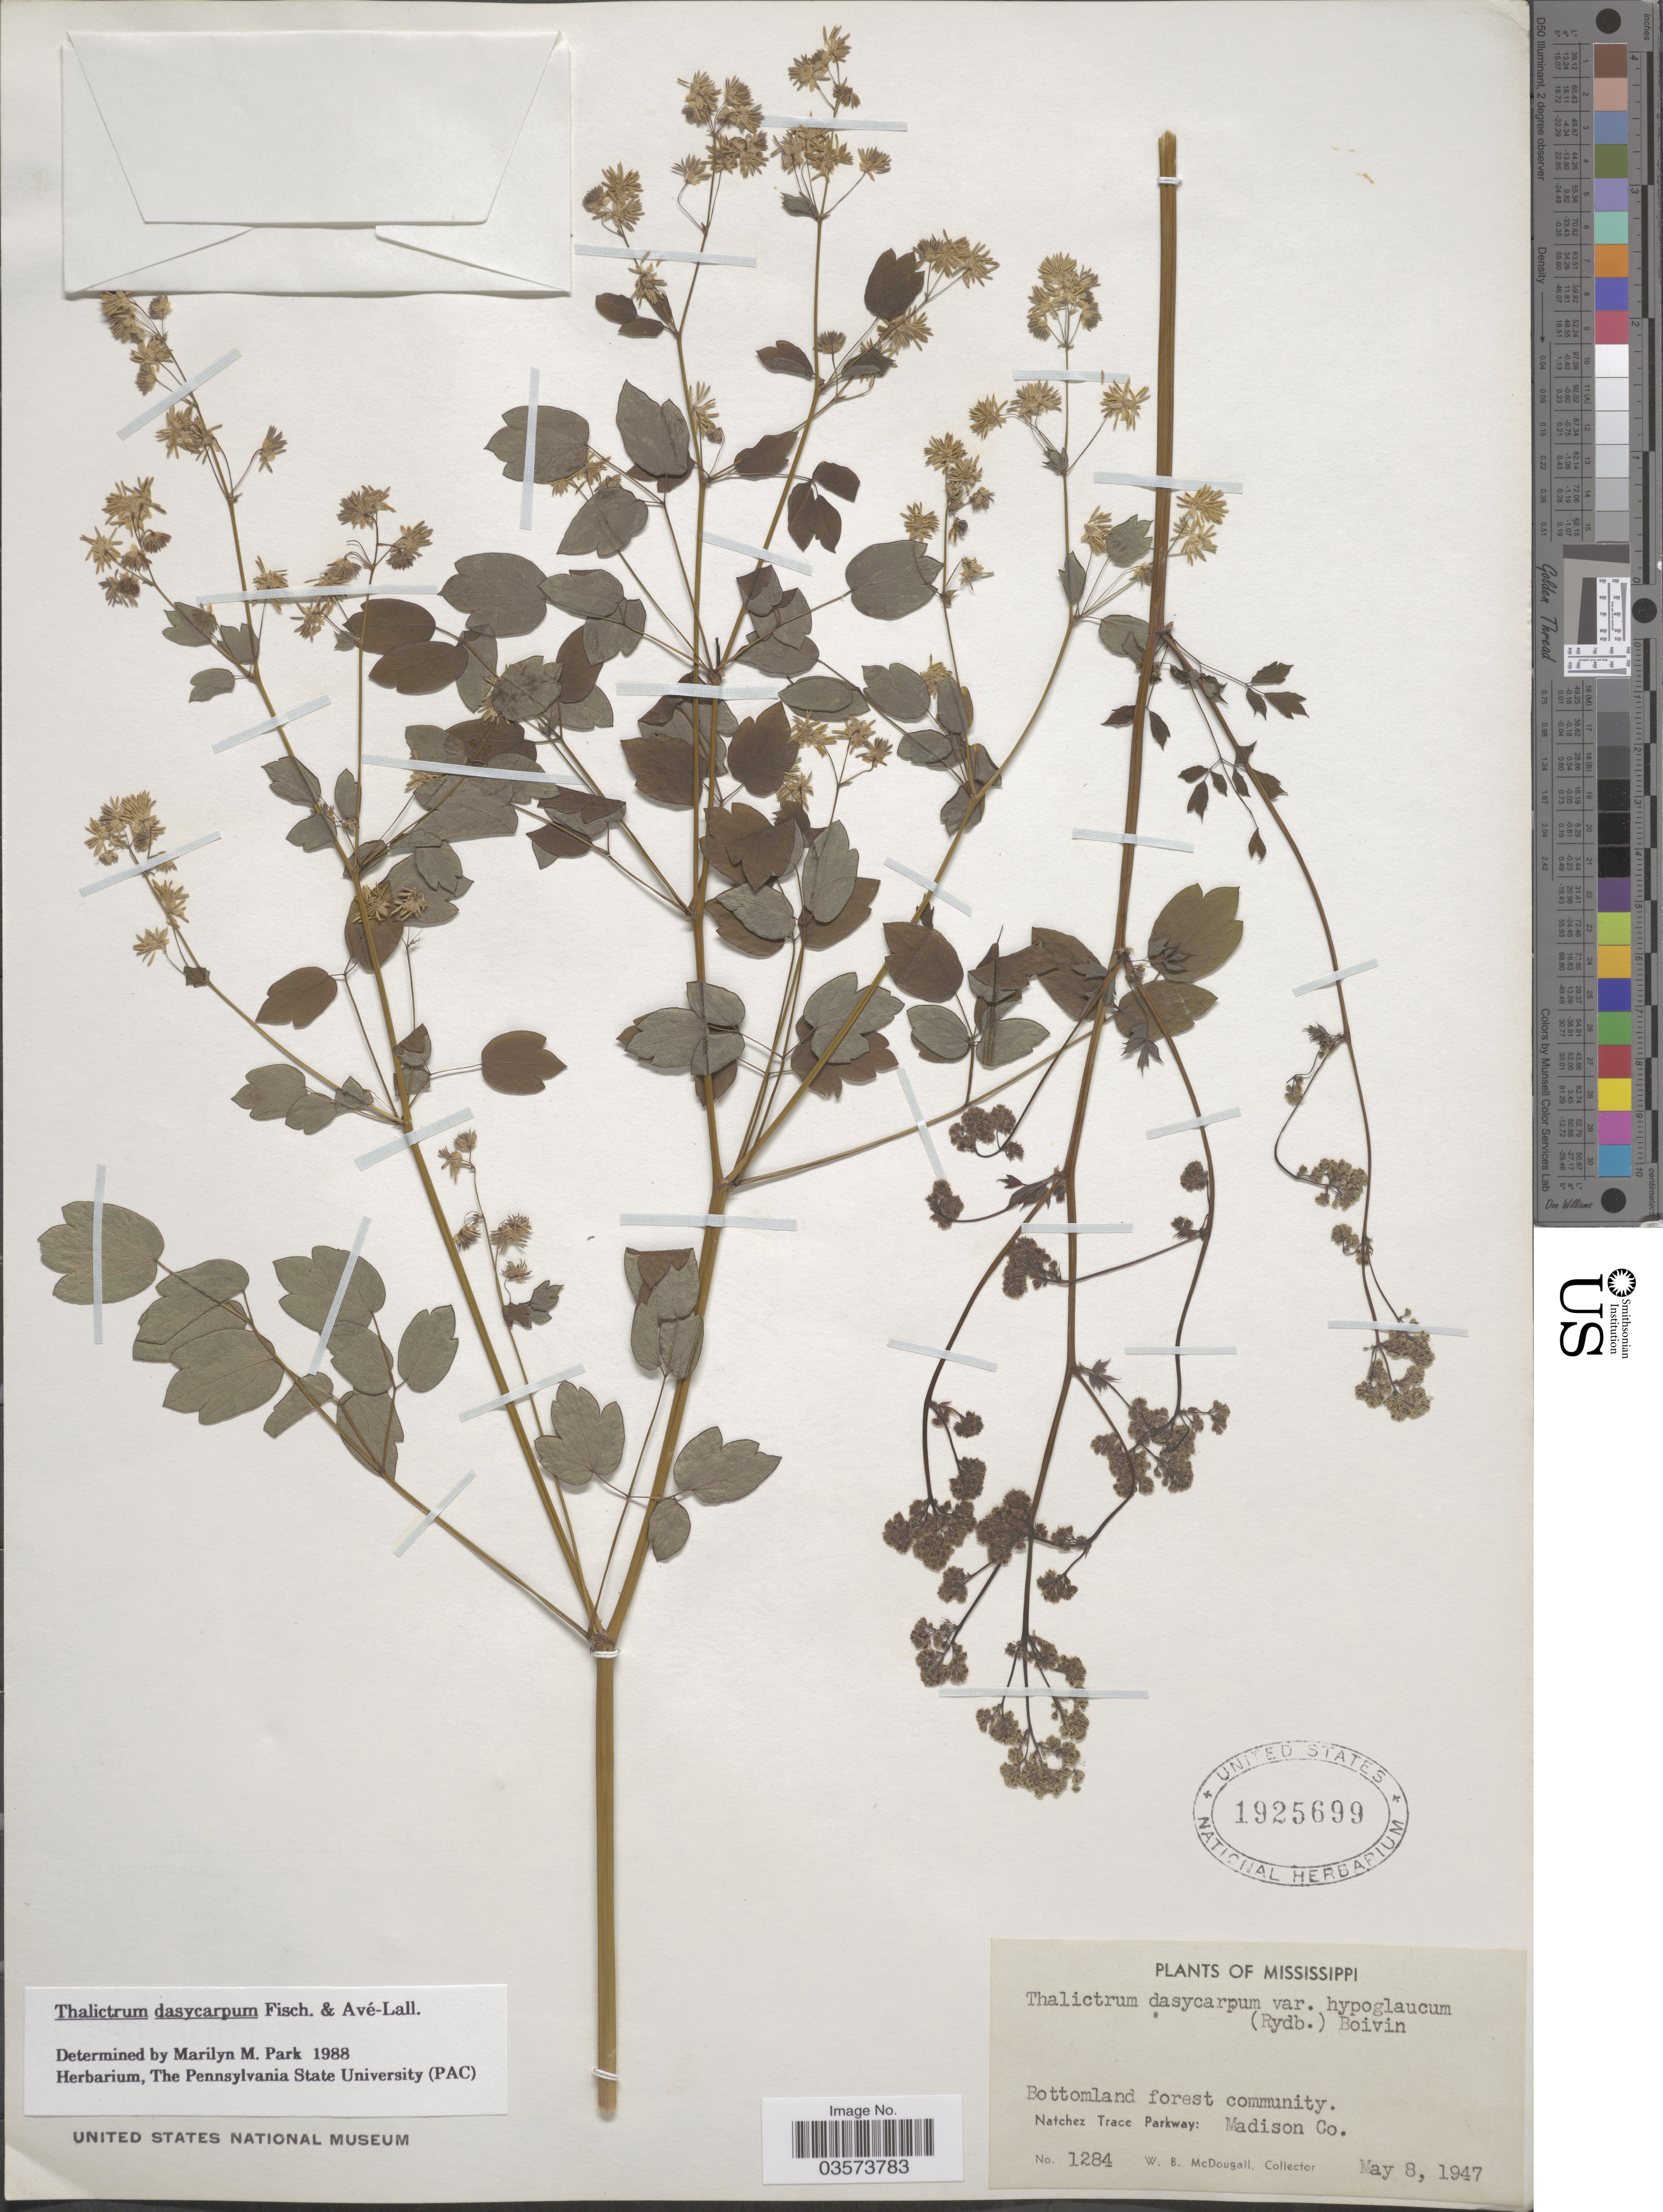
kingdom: Plantae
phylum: Tracheophyta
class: Magnoliopsida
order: Ranunculales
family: Ranunculaceae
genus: Thalictrum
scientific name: Thalictrum dasycarpum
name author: Fisch. & Avé-Lall.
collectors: W. B. McDougall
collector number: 1284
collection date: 1947-05-08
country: United States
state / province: Mississippi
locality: Bottomland forest community. Natchez Trace Parkway: Madison Co.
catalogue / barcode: US 1925699